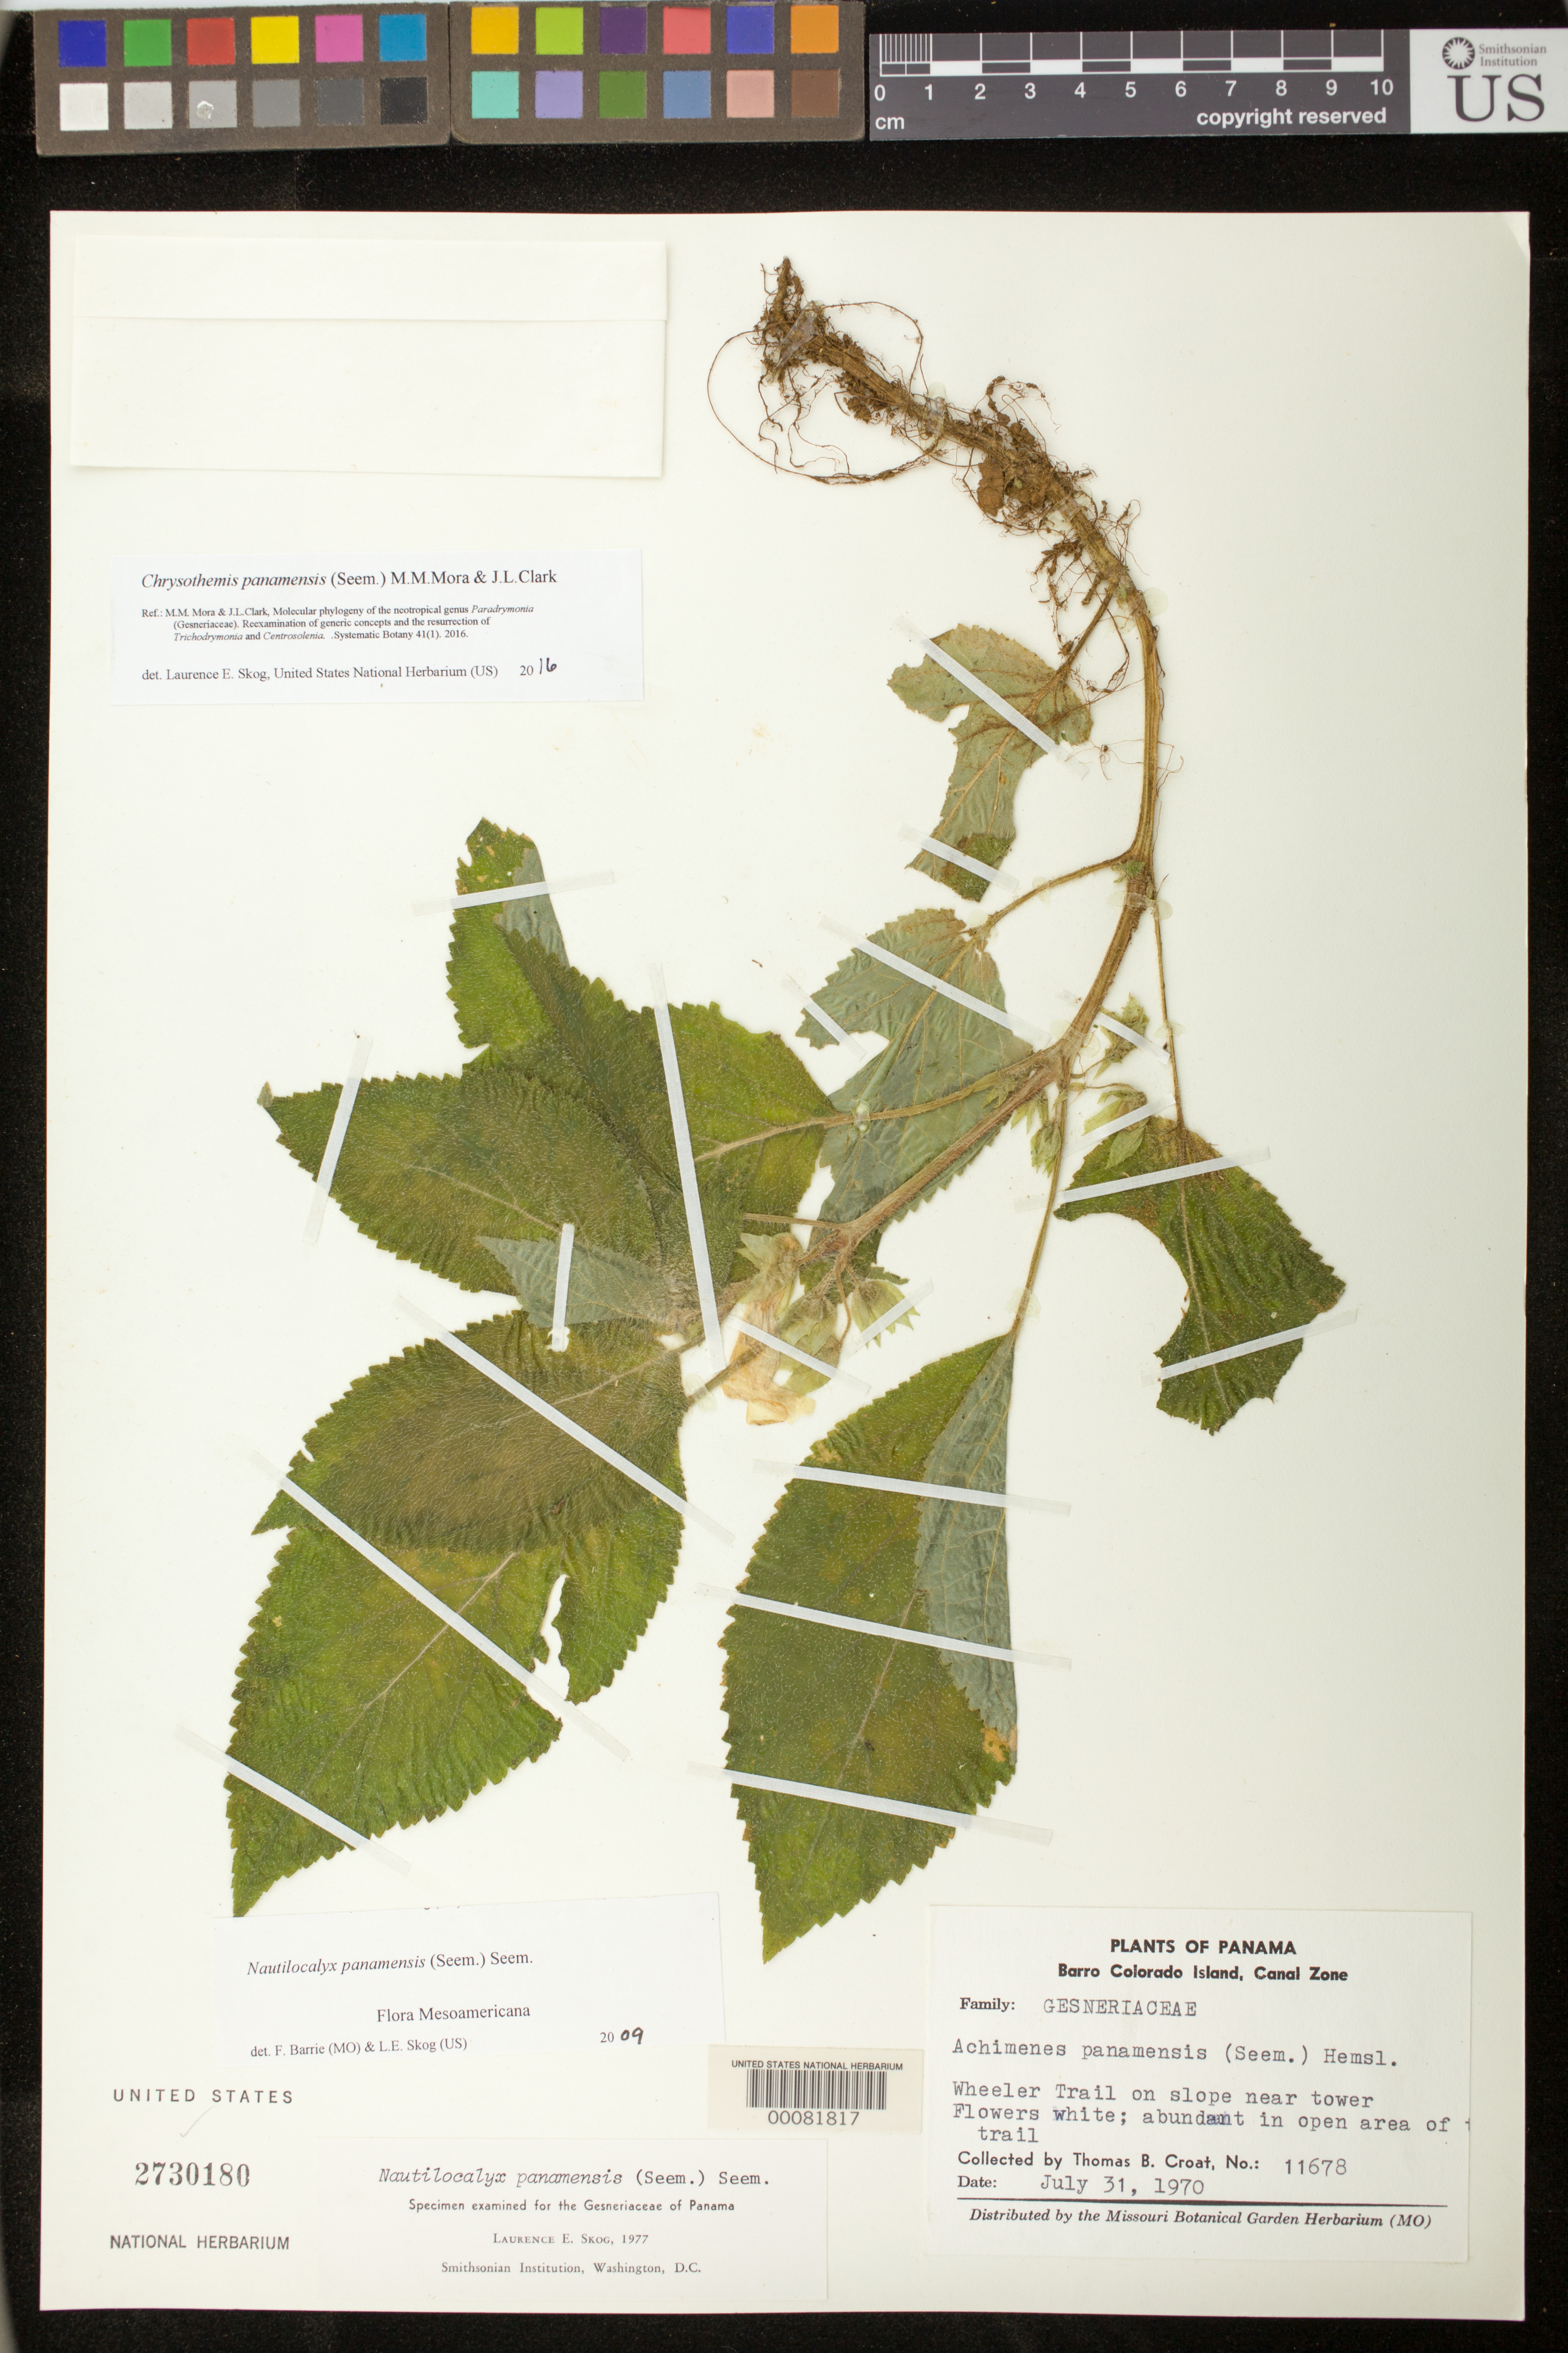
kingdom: Plantae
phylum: Tracheophyta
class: Magnoliopsida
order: Lamiales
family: Gesneriaceae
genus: Chrysothemis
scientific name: Chrysothemis panamensis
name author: (Seem.) M.M. Mora & J.L. Clark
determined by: Skog, Laurence E.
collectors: T. B. Croat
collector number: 11678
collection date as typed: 31 Jul 1970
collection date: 1970-07-31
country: Panama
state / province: Panamá Oeste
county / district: Canal Zone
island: Barro Colorado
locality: Barro Colorado Island, Wheeler Trail on slope near tower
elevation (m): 160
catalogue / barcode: US 2730180